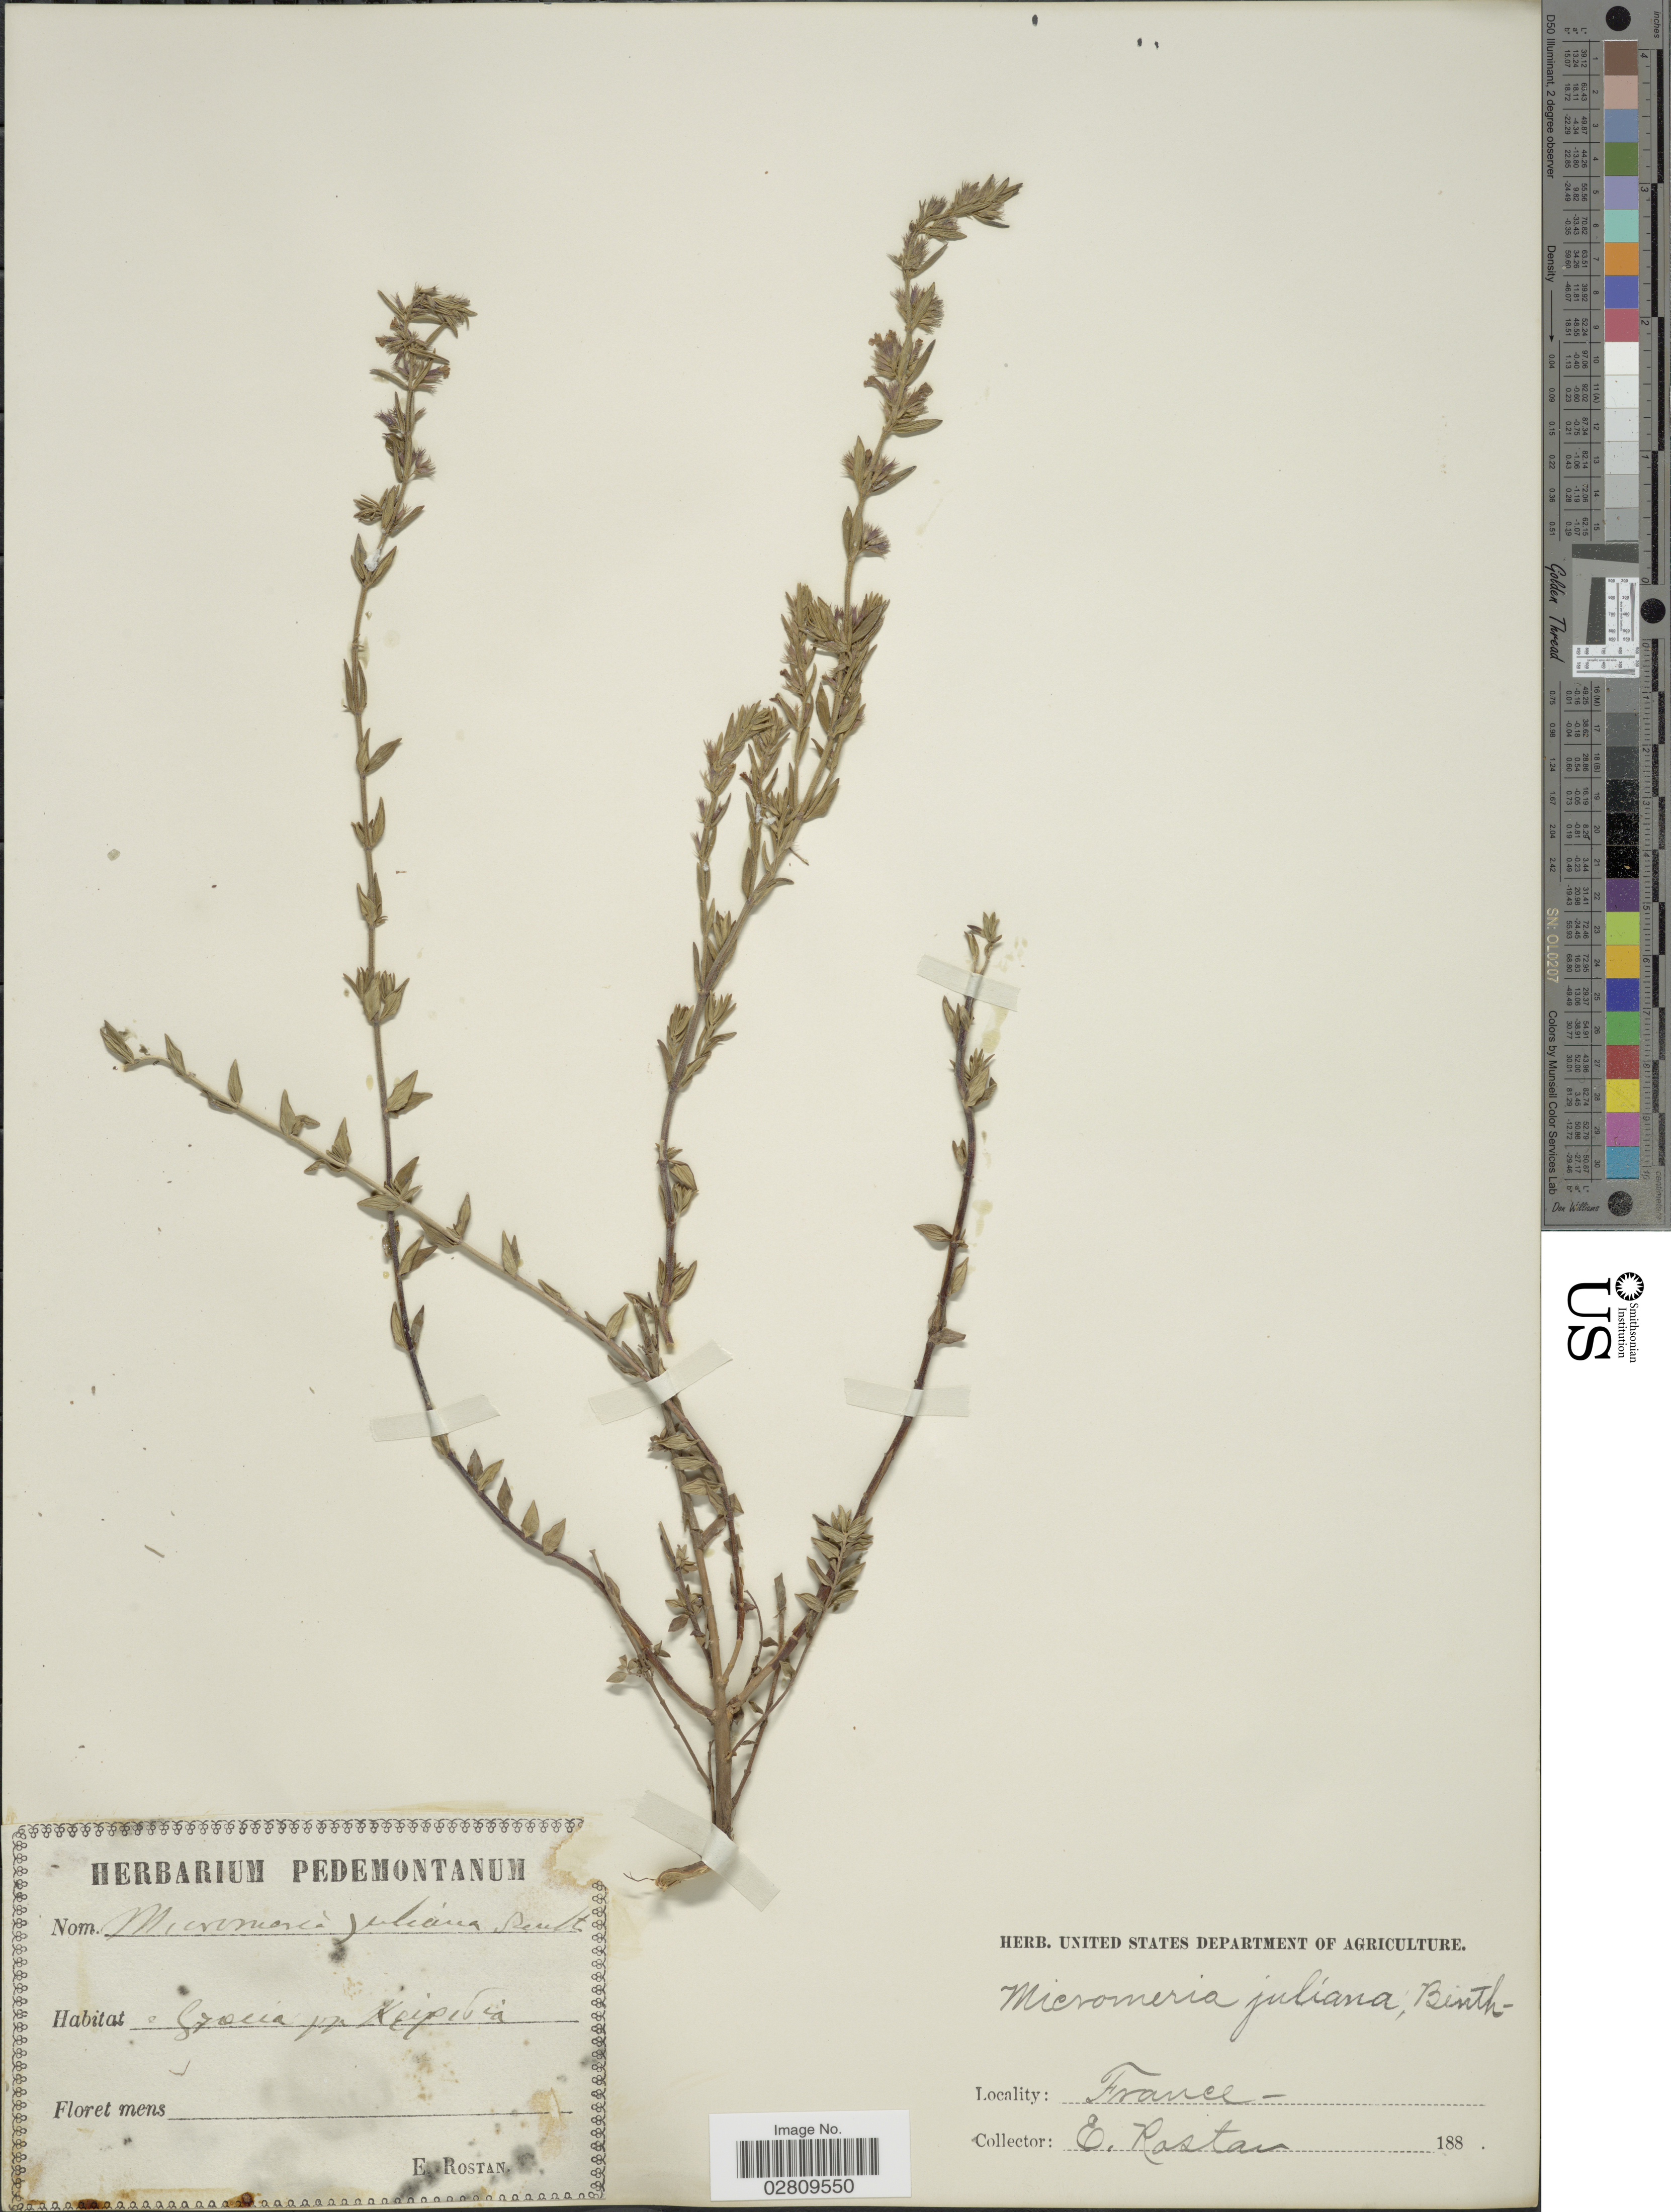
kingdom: Plantae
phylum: Tracheophyta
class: Magnoliopsida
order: Lamiales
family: Lamiaceae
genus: Micromeria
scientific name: Micromeria juliana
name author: (L.) Benth. ex Rchb.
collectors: E. Rostan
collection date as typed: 188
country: France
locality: Gracia pp Keipibia. [interpreted]